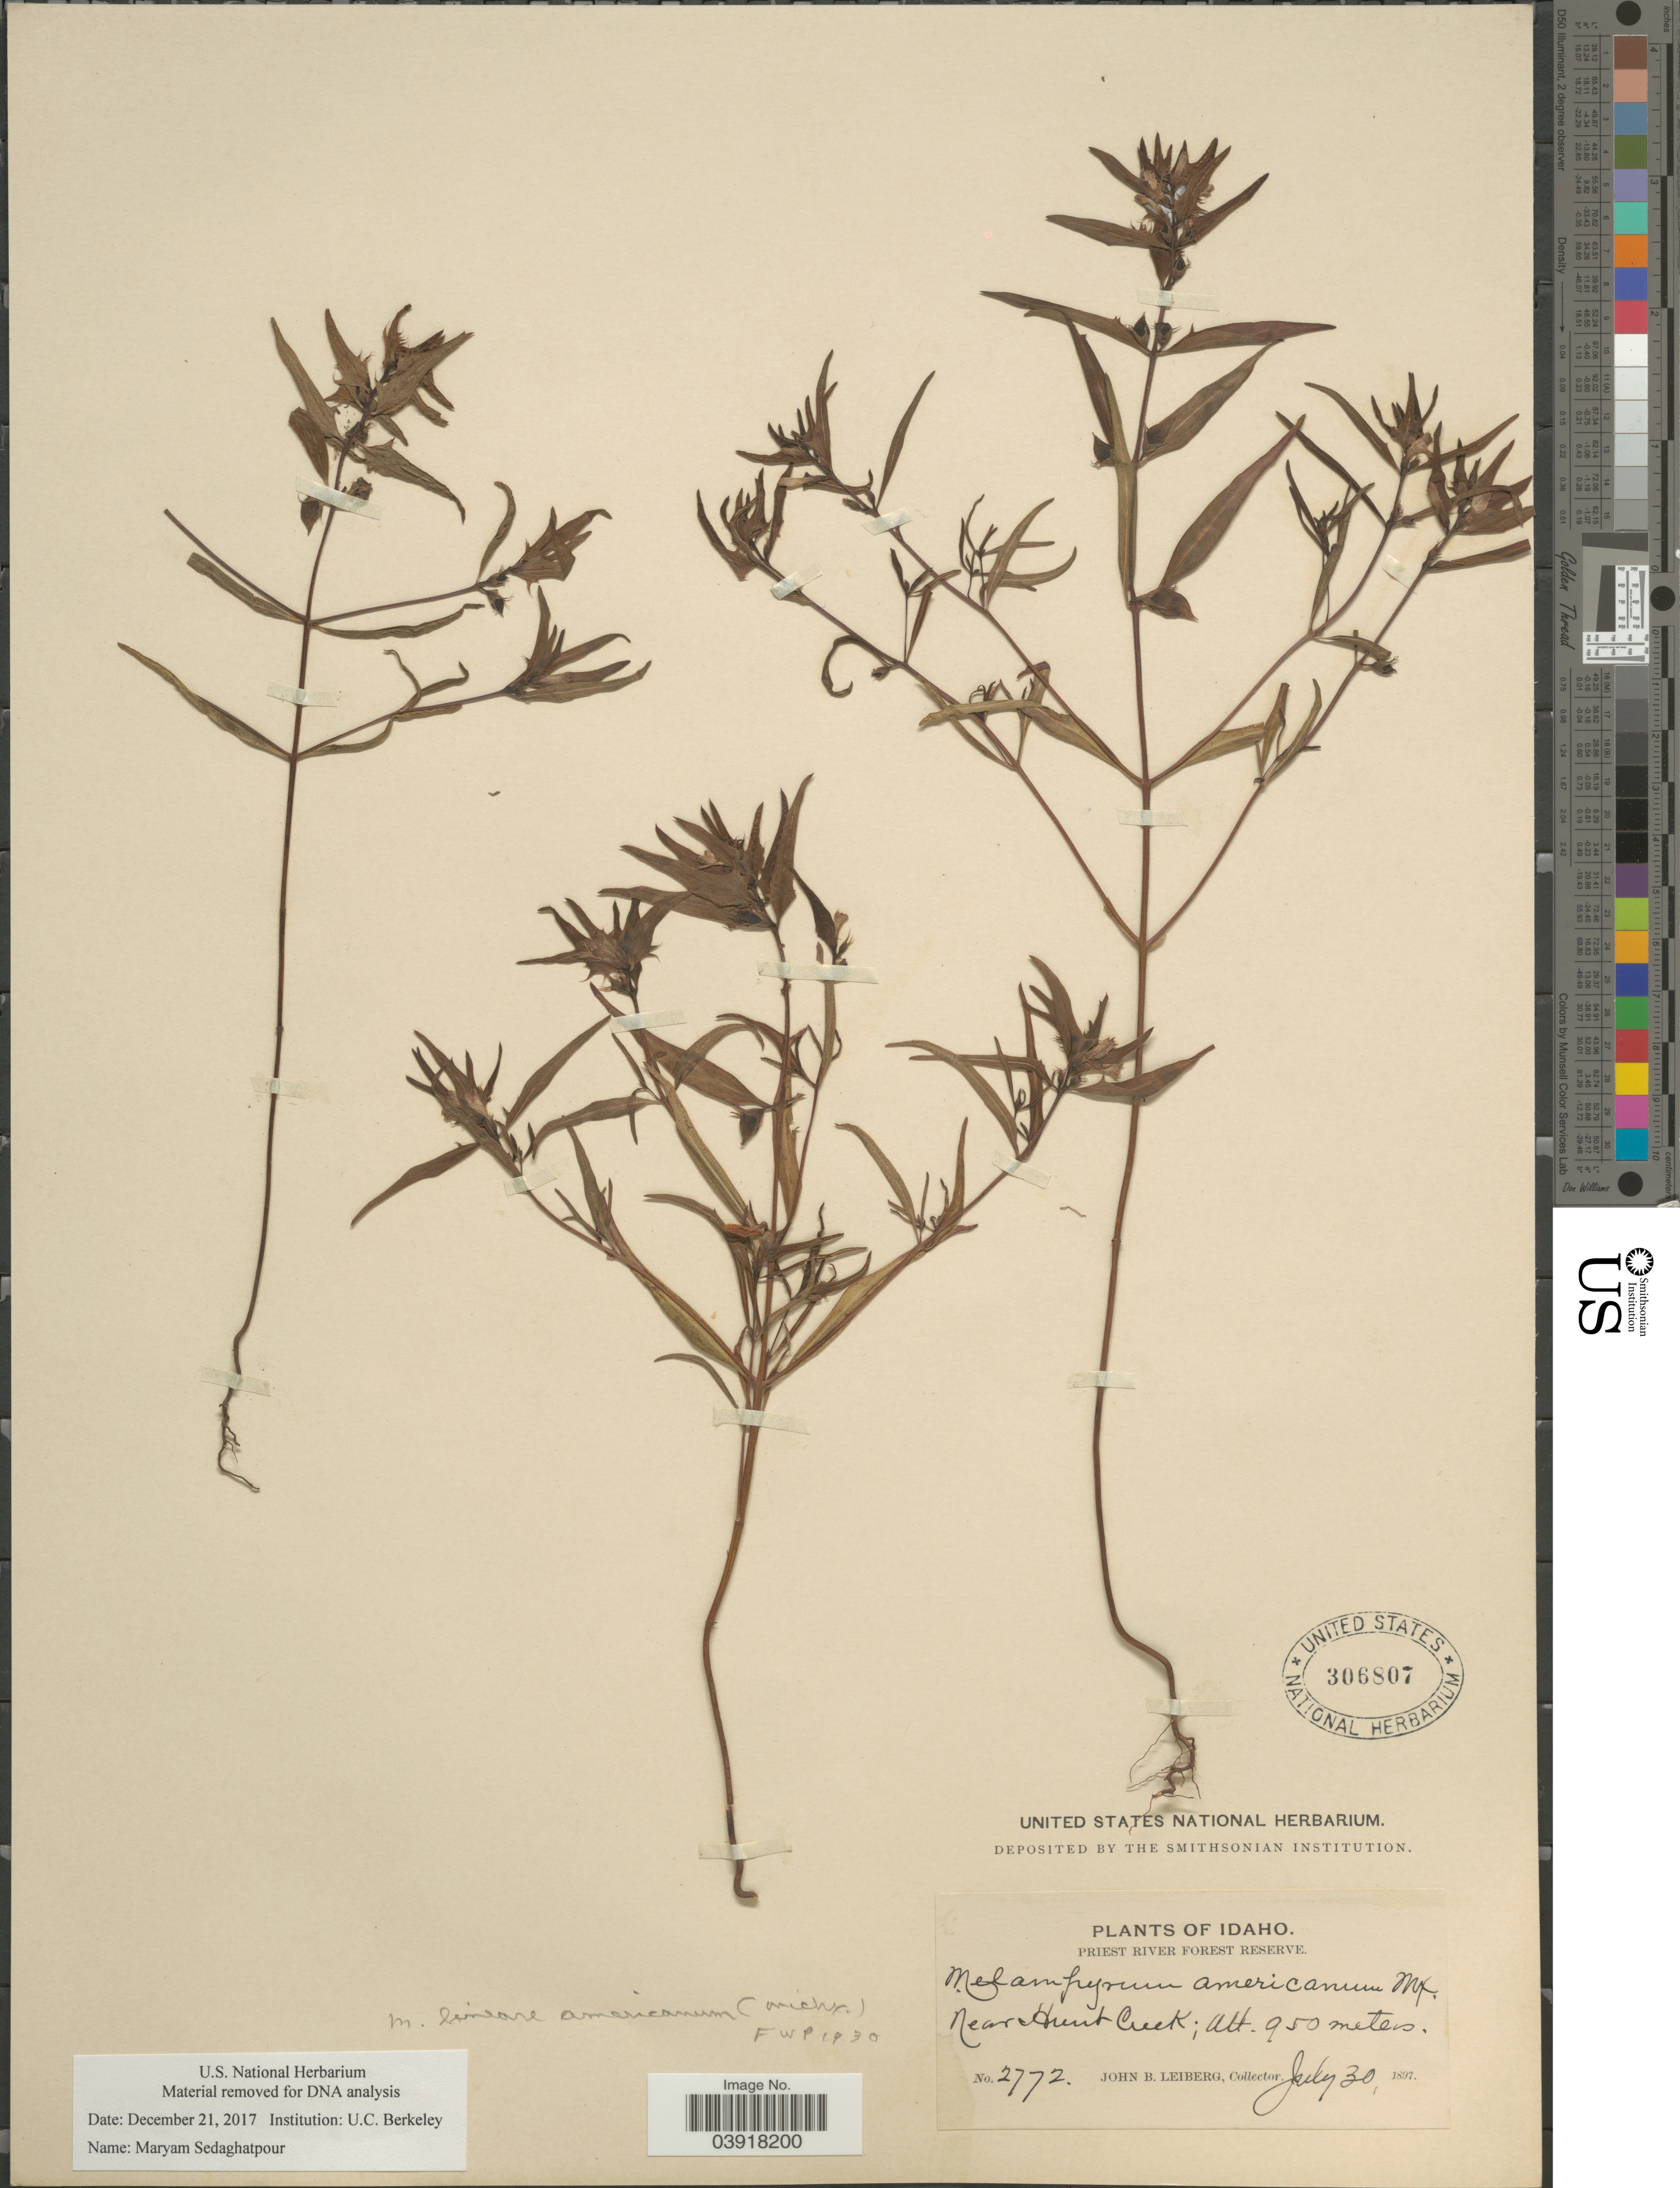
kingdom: Plantae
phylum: Tracheophyta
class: Magnoliopsida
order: Lamiales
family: Orobanchaceae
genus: Melampyrum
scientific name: Melampyrum lineare var. pectinatum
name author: (Pennell) Fernald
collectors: J. B. Leiberg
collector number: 2772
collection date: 1897-07-30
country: United States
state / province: Idaho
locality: Priest River Forest Reserve. Near Hunt Creek.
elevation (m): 950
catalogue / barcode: US 306807